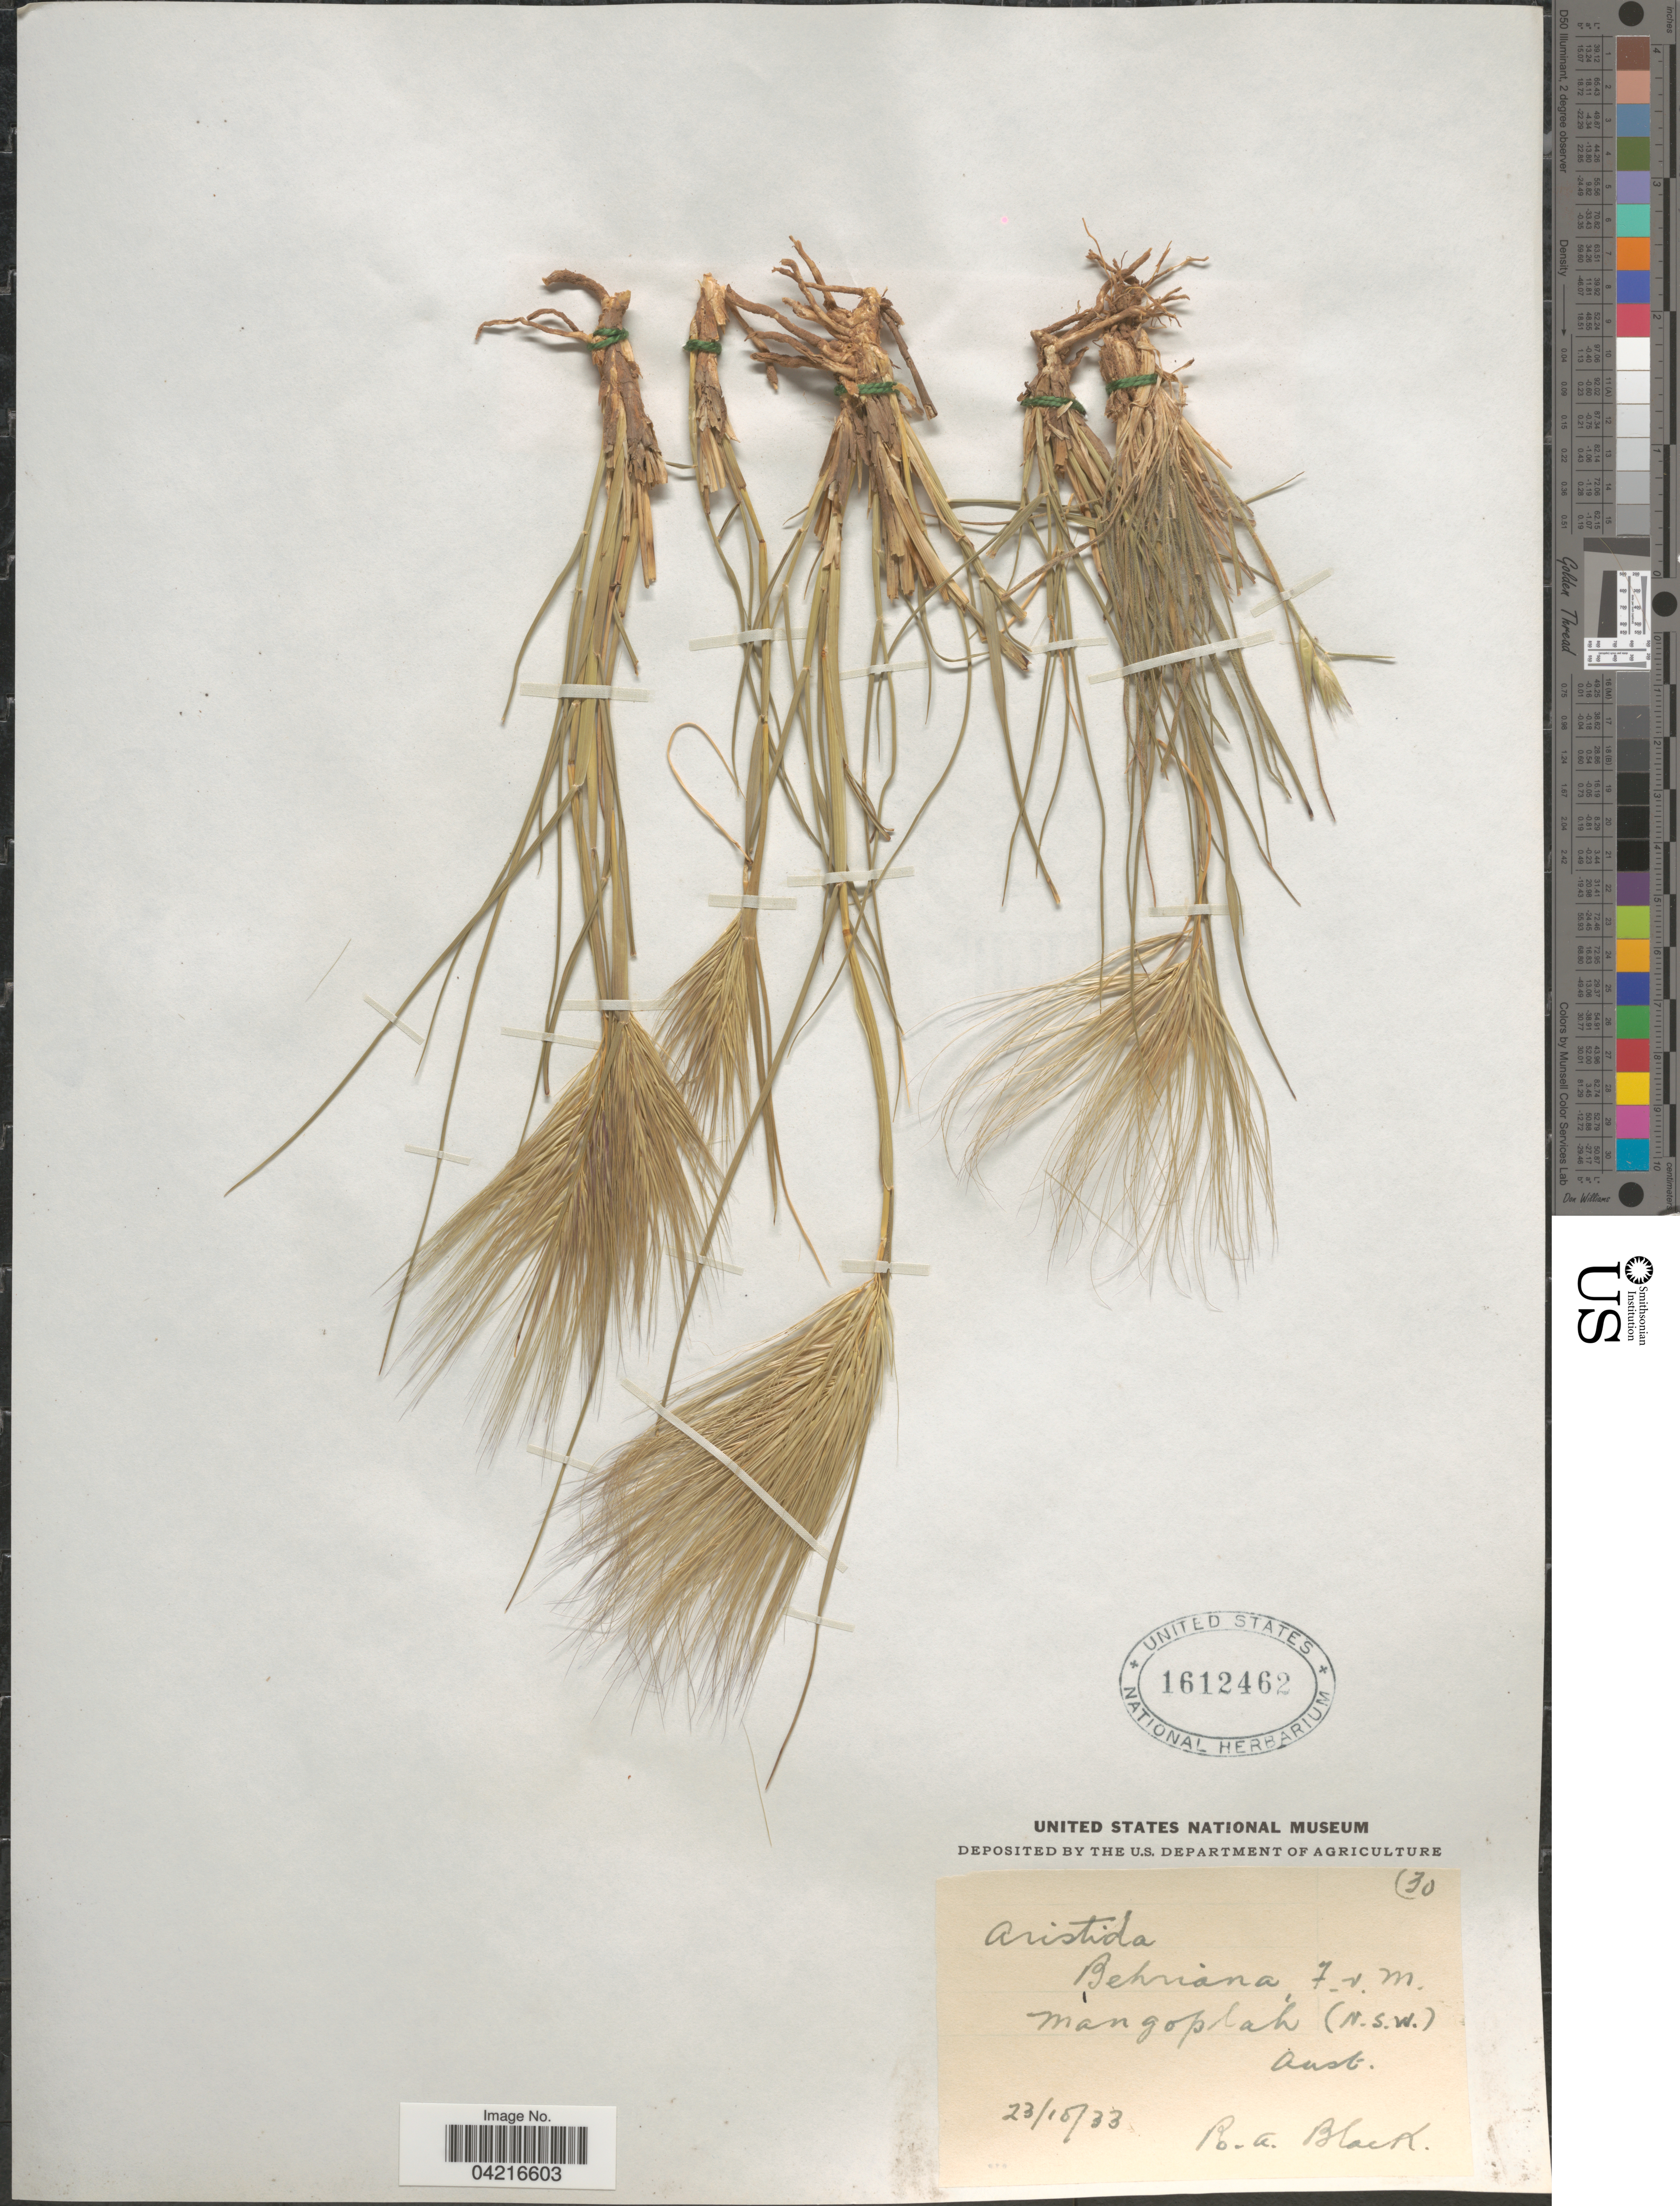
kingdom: Plantae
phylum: Tracheophyta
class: Liliopsida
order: Poales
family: Poaceae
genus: Aristida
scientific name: Aristida behriana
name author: F. Muell.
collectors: R. A. Black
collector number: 30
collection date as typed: Transcribed d/m/y: 23/10/33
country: Australia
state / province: New South Wales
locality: Mangoplah.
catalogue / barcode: US 1612462